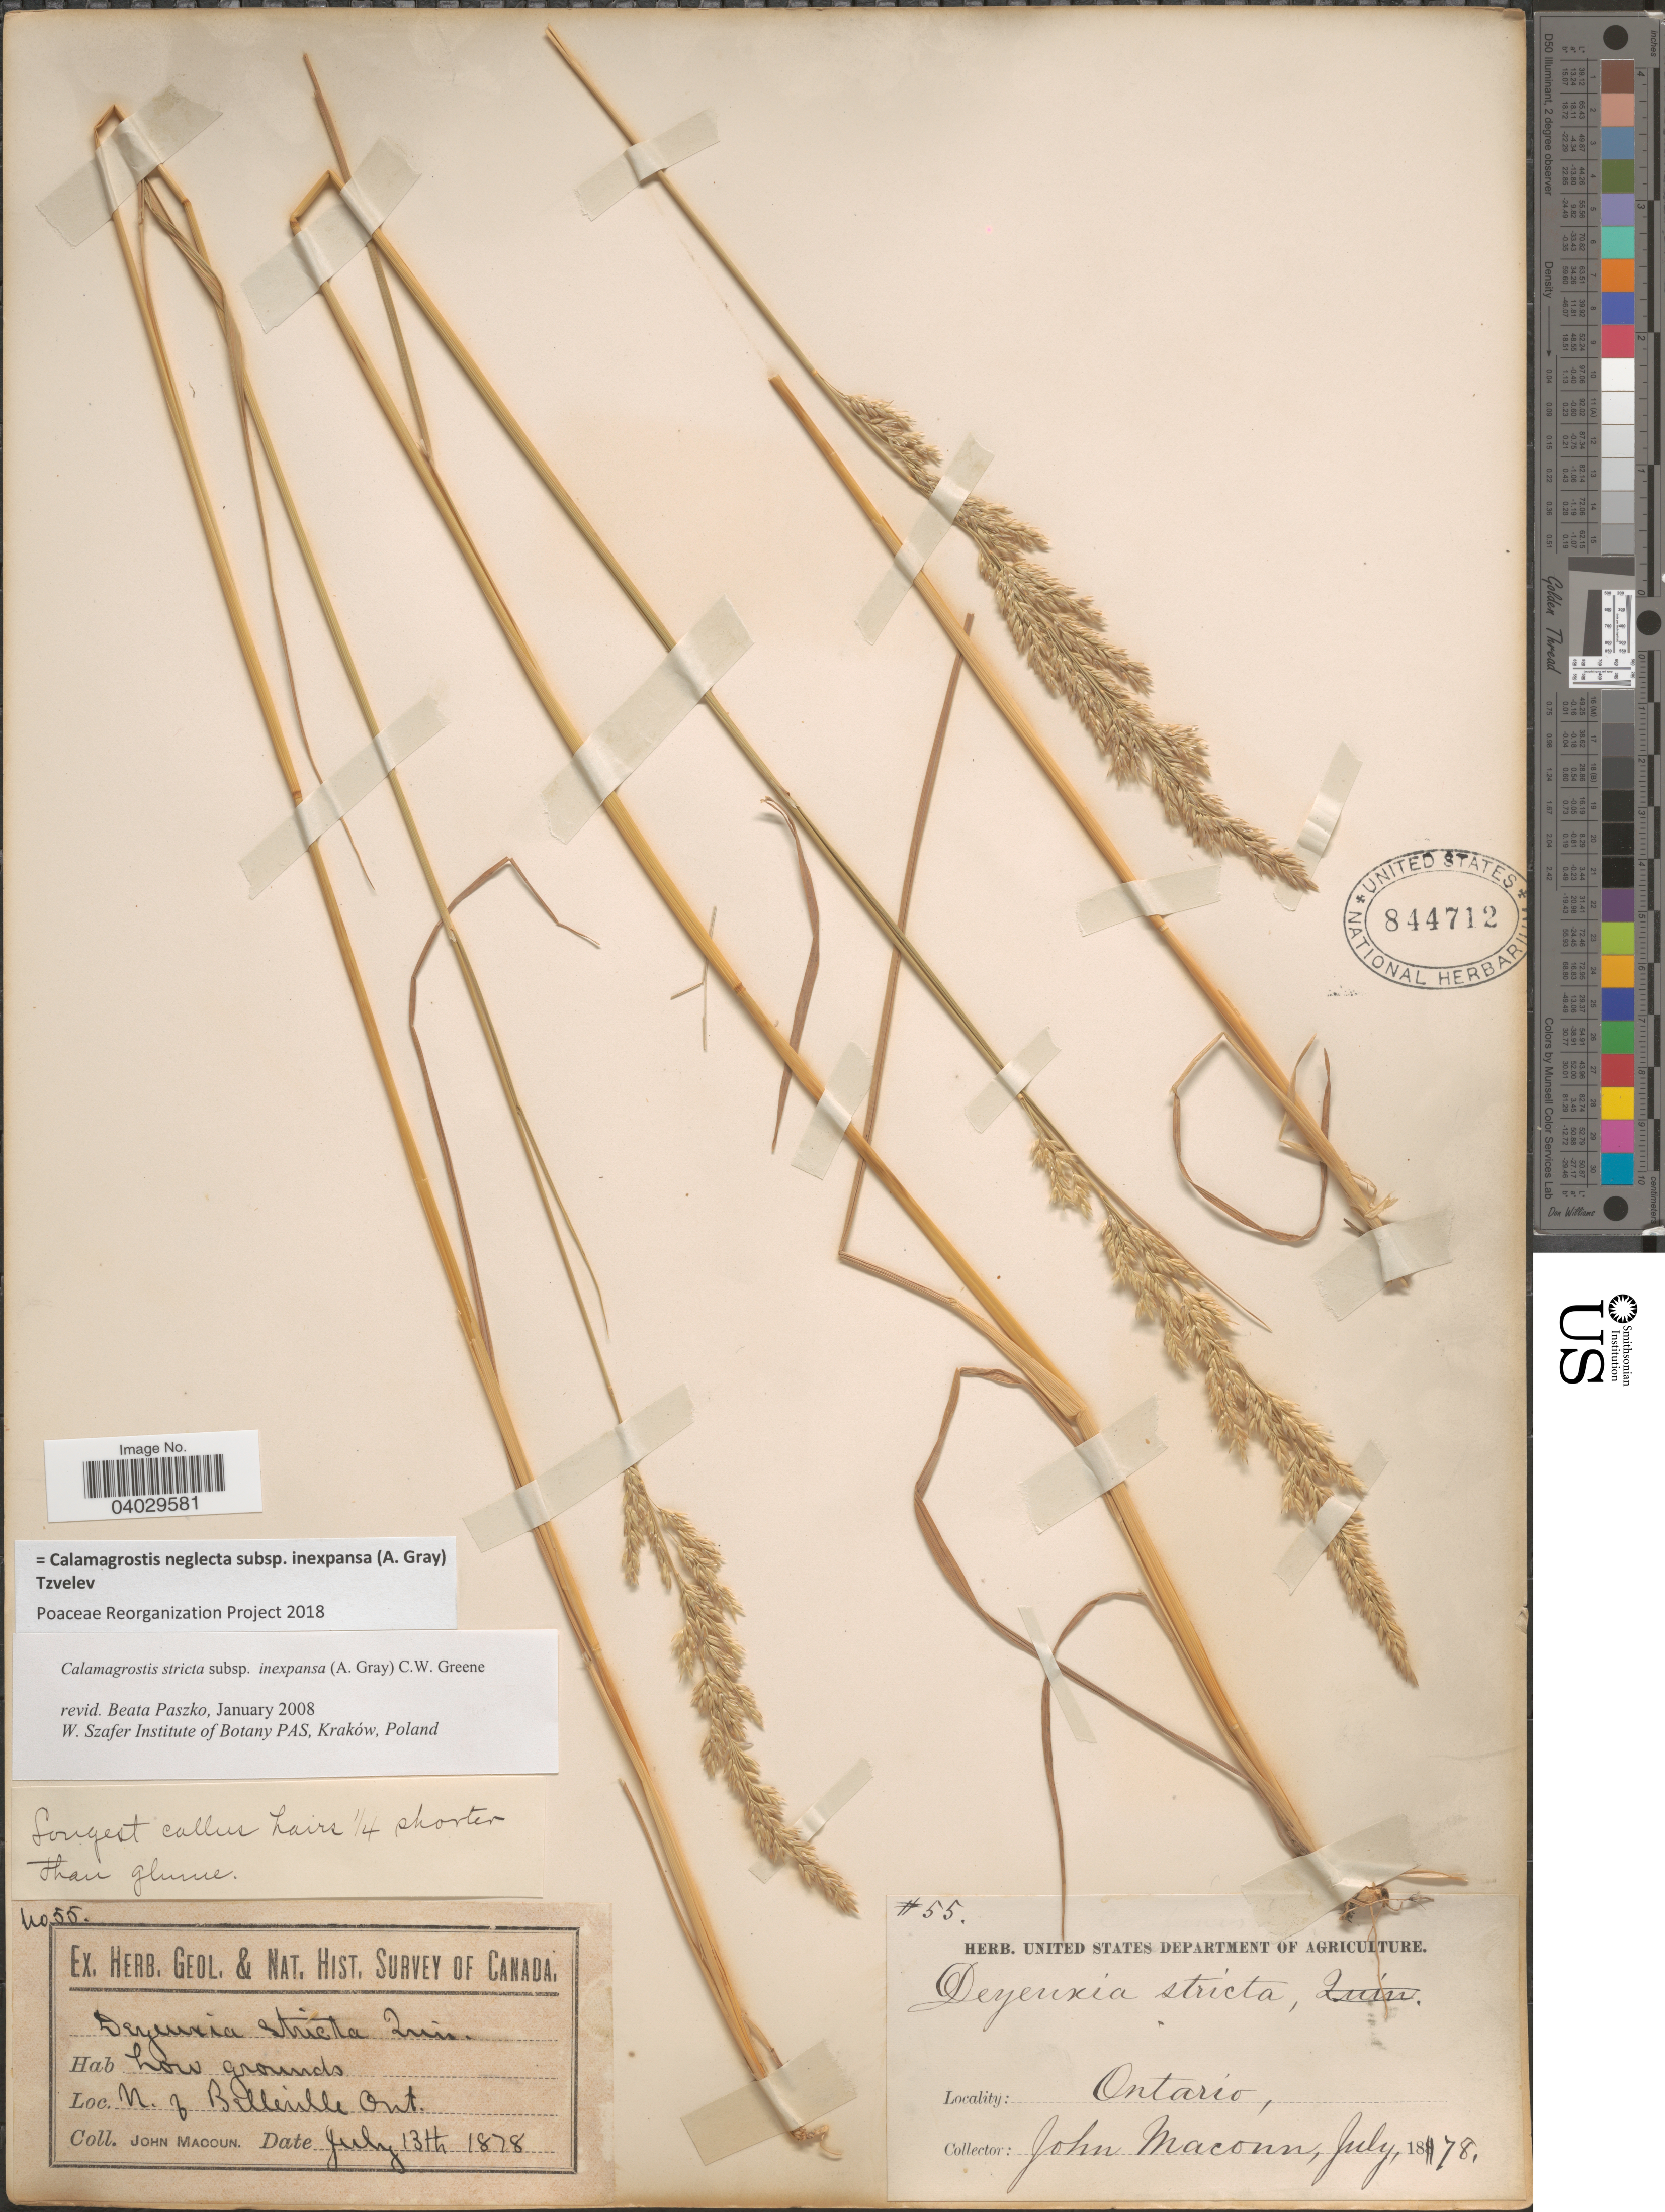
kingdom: Plantae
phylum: Tracheophyta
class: Liliopsida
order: Poales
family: Poaceae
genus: Calamagrostis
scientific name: Calamagrostis neglecta subsp. inexpansa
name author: (A. Gray) Tzvelev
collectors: J. Macoun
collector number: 55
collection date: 1878-07-13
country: Canada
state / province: Ontario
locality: N. of Belleville, Ont.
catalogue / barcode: US 844712